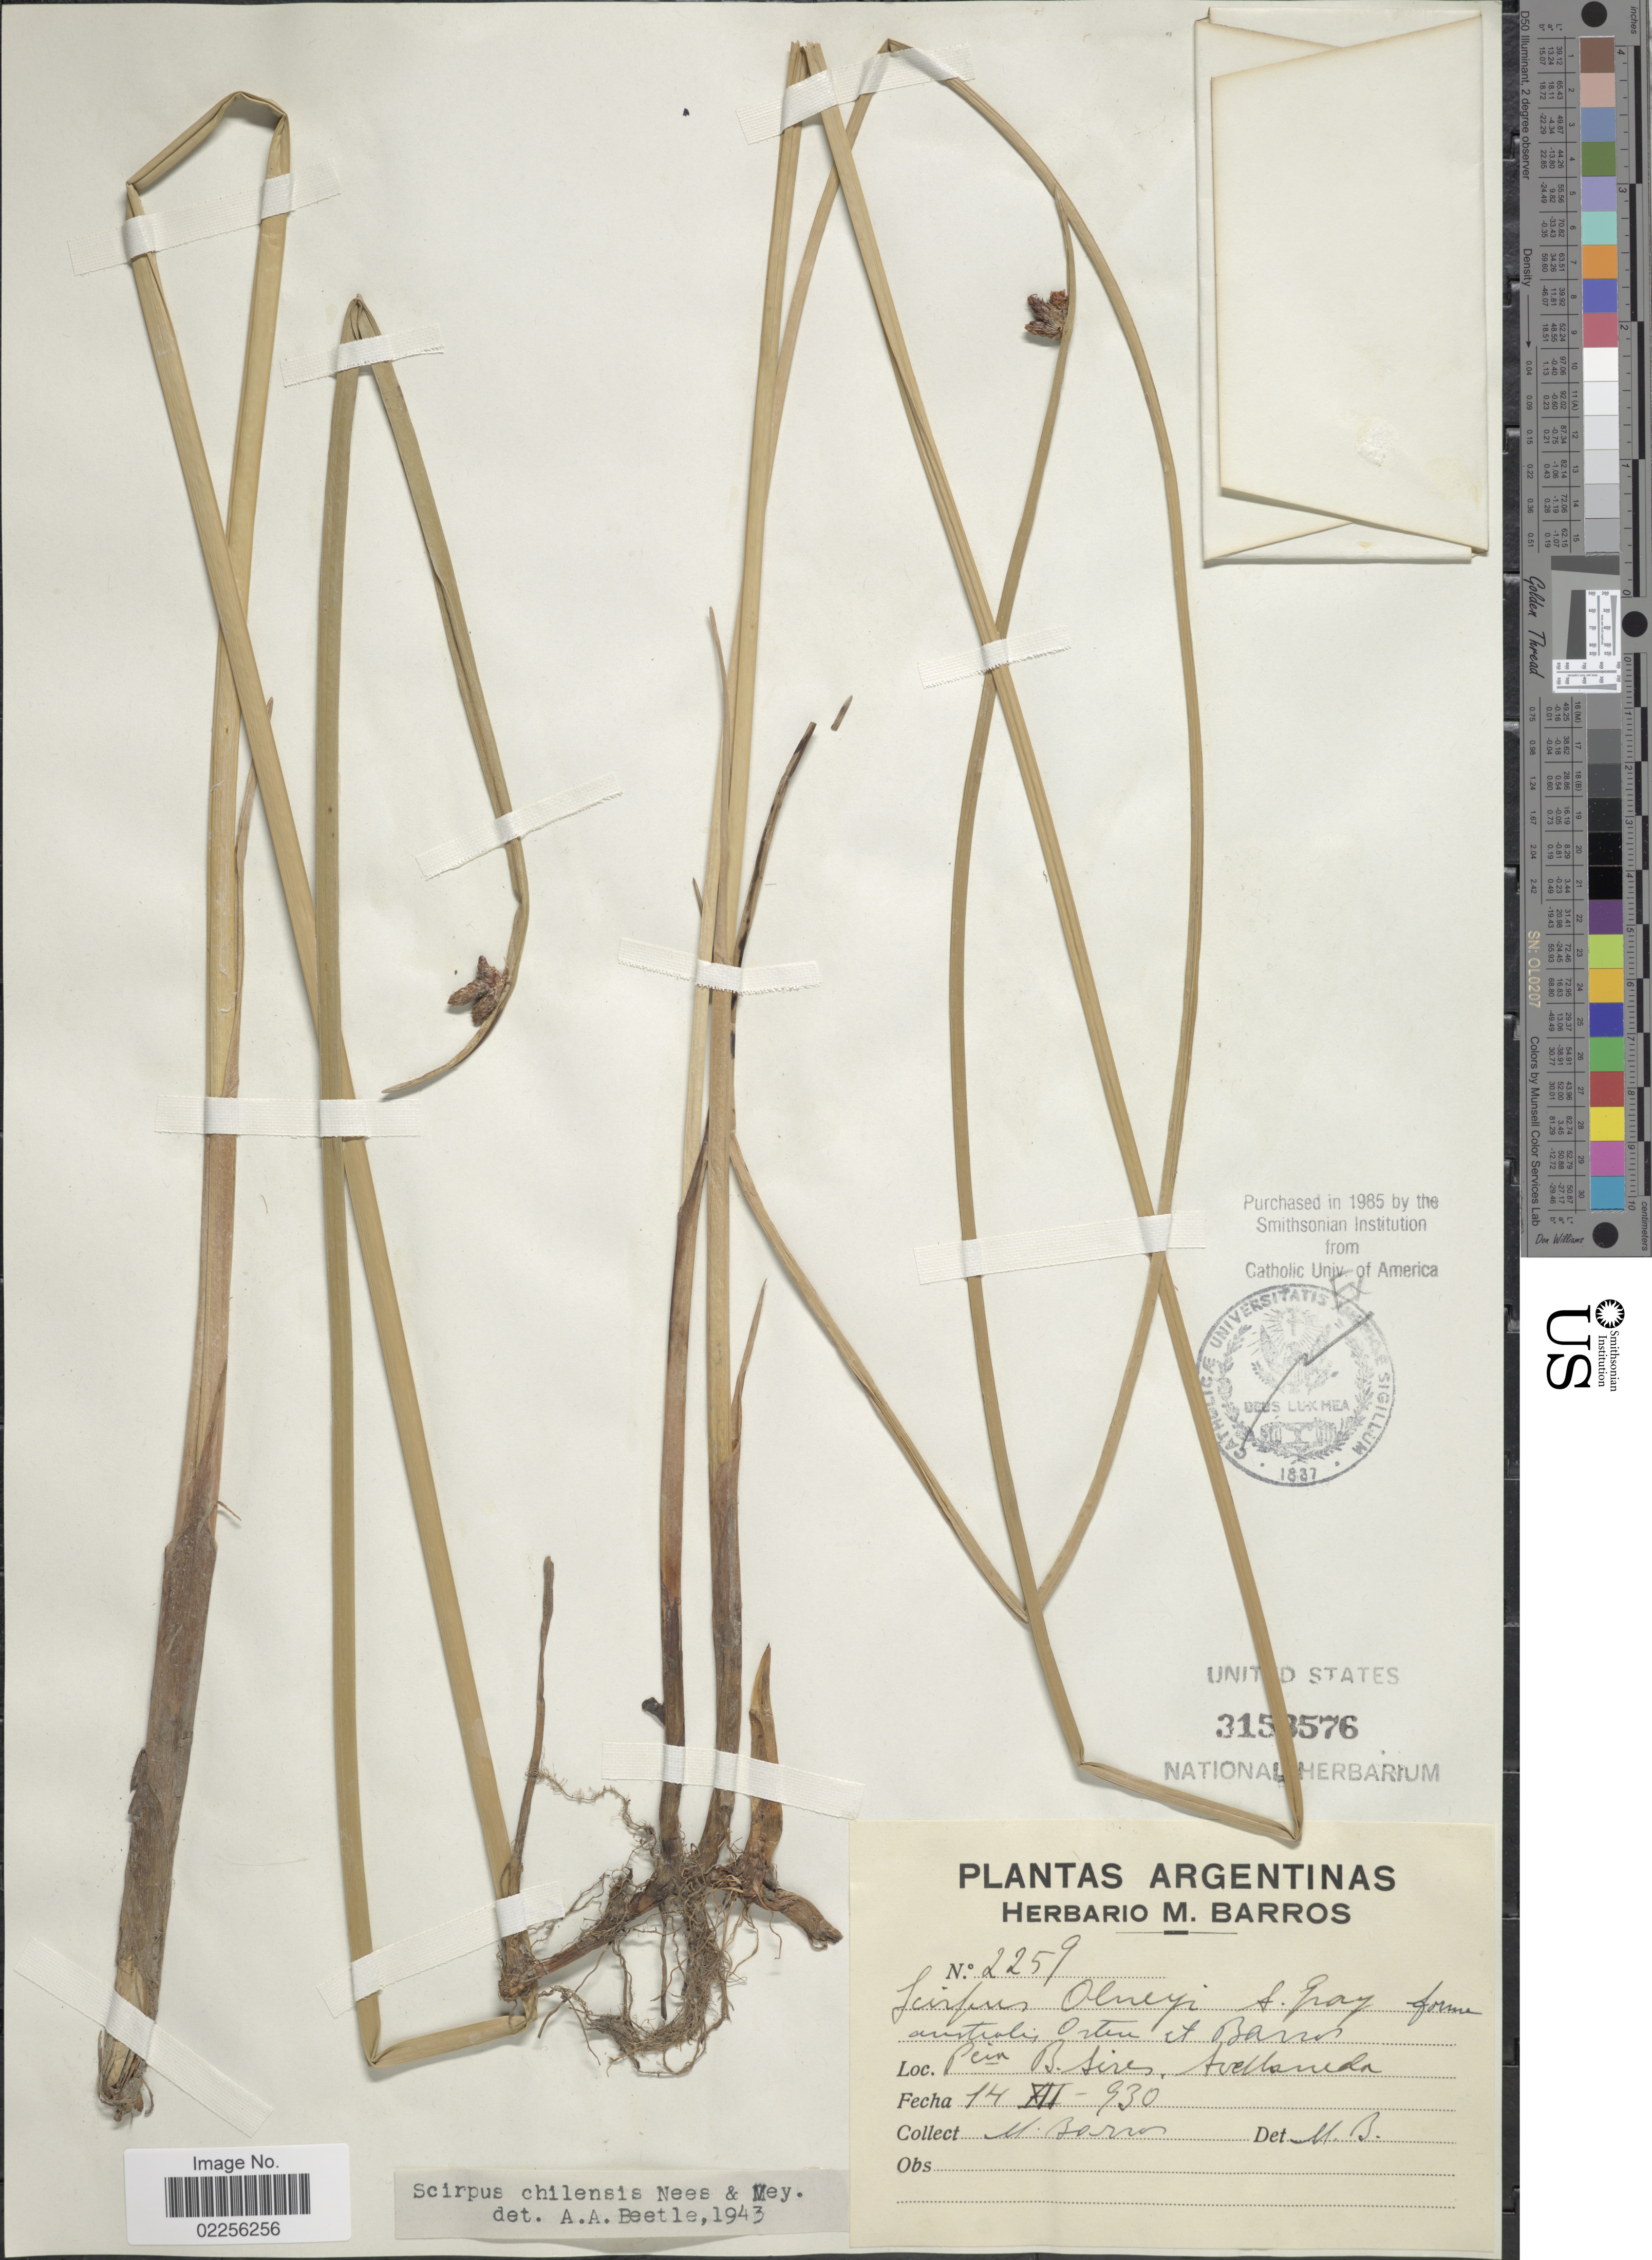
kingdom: Plantae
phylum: Tracheophyta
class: Liliopsida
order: Poales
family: Cyperaceae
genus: Schoenoplectus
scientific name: Schoenoplectus chilensis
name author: (Nees & Meyen) Soják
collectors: M. Barros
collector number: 2259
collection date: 1930-12-14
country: Argentina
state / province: Buenos Aires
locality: Avellaneda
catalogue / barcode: US 3153576